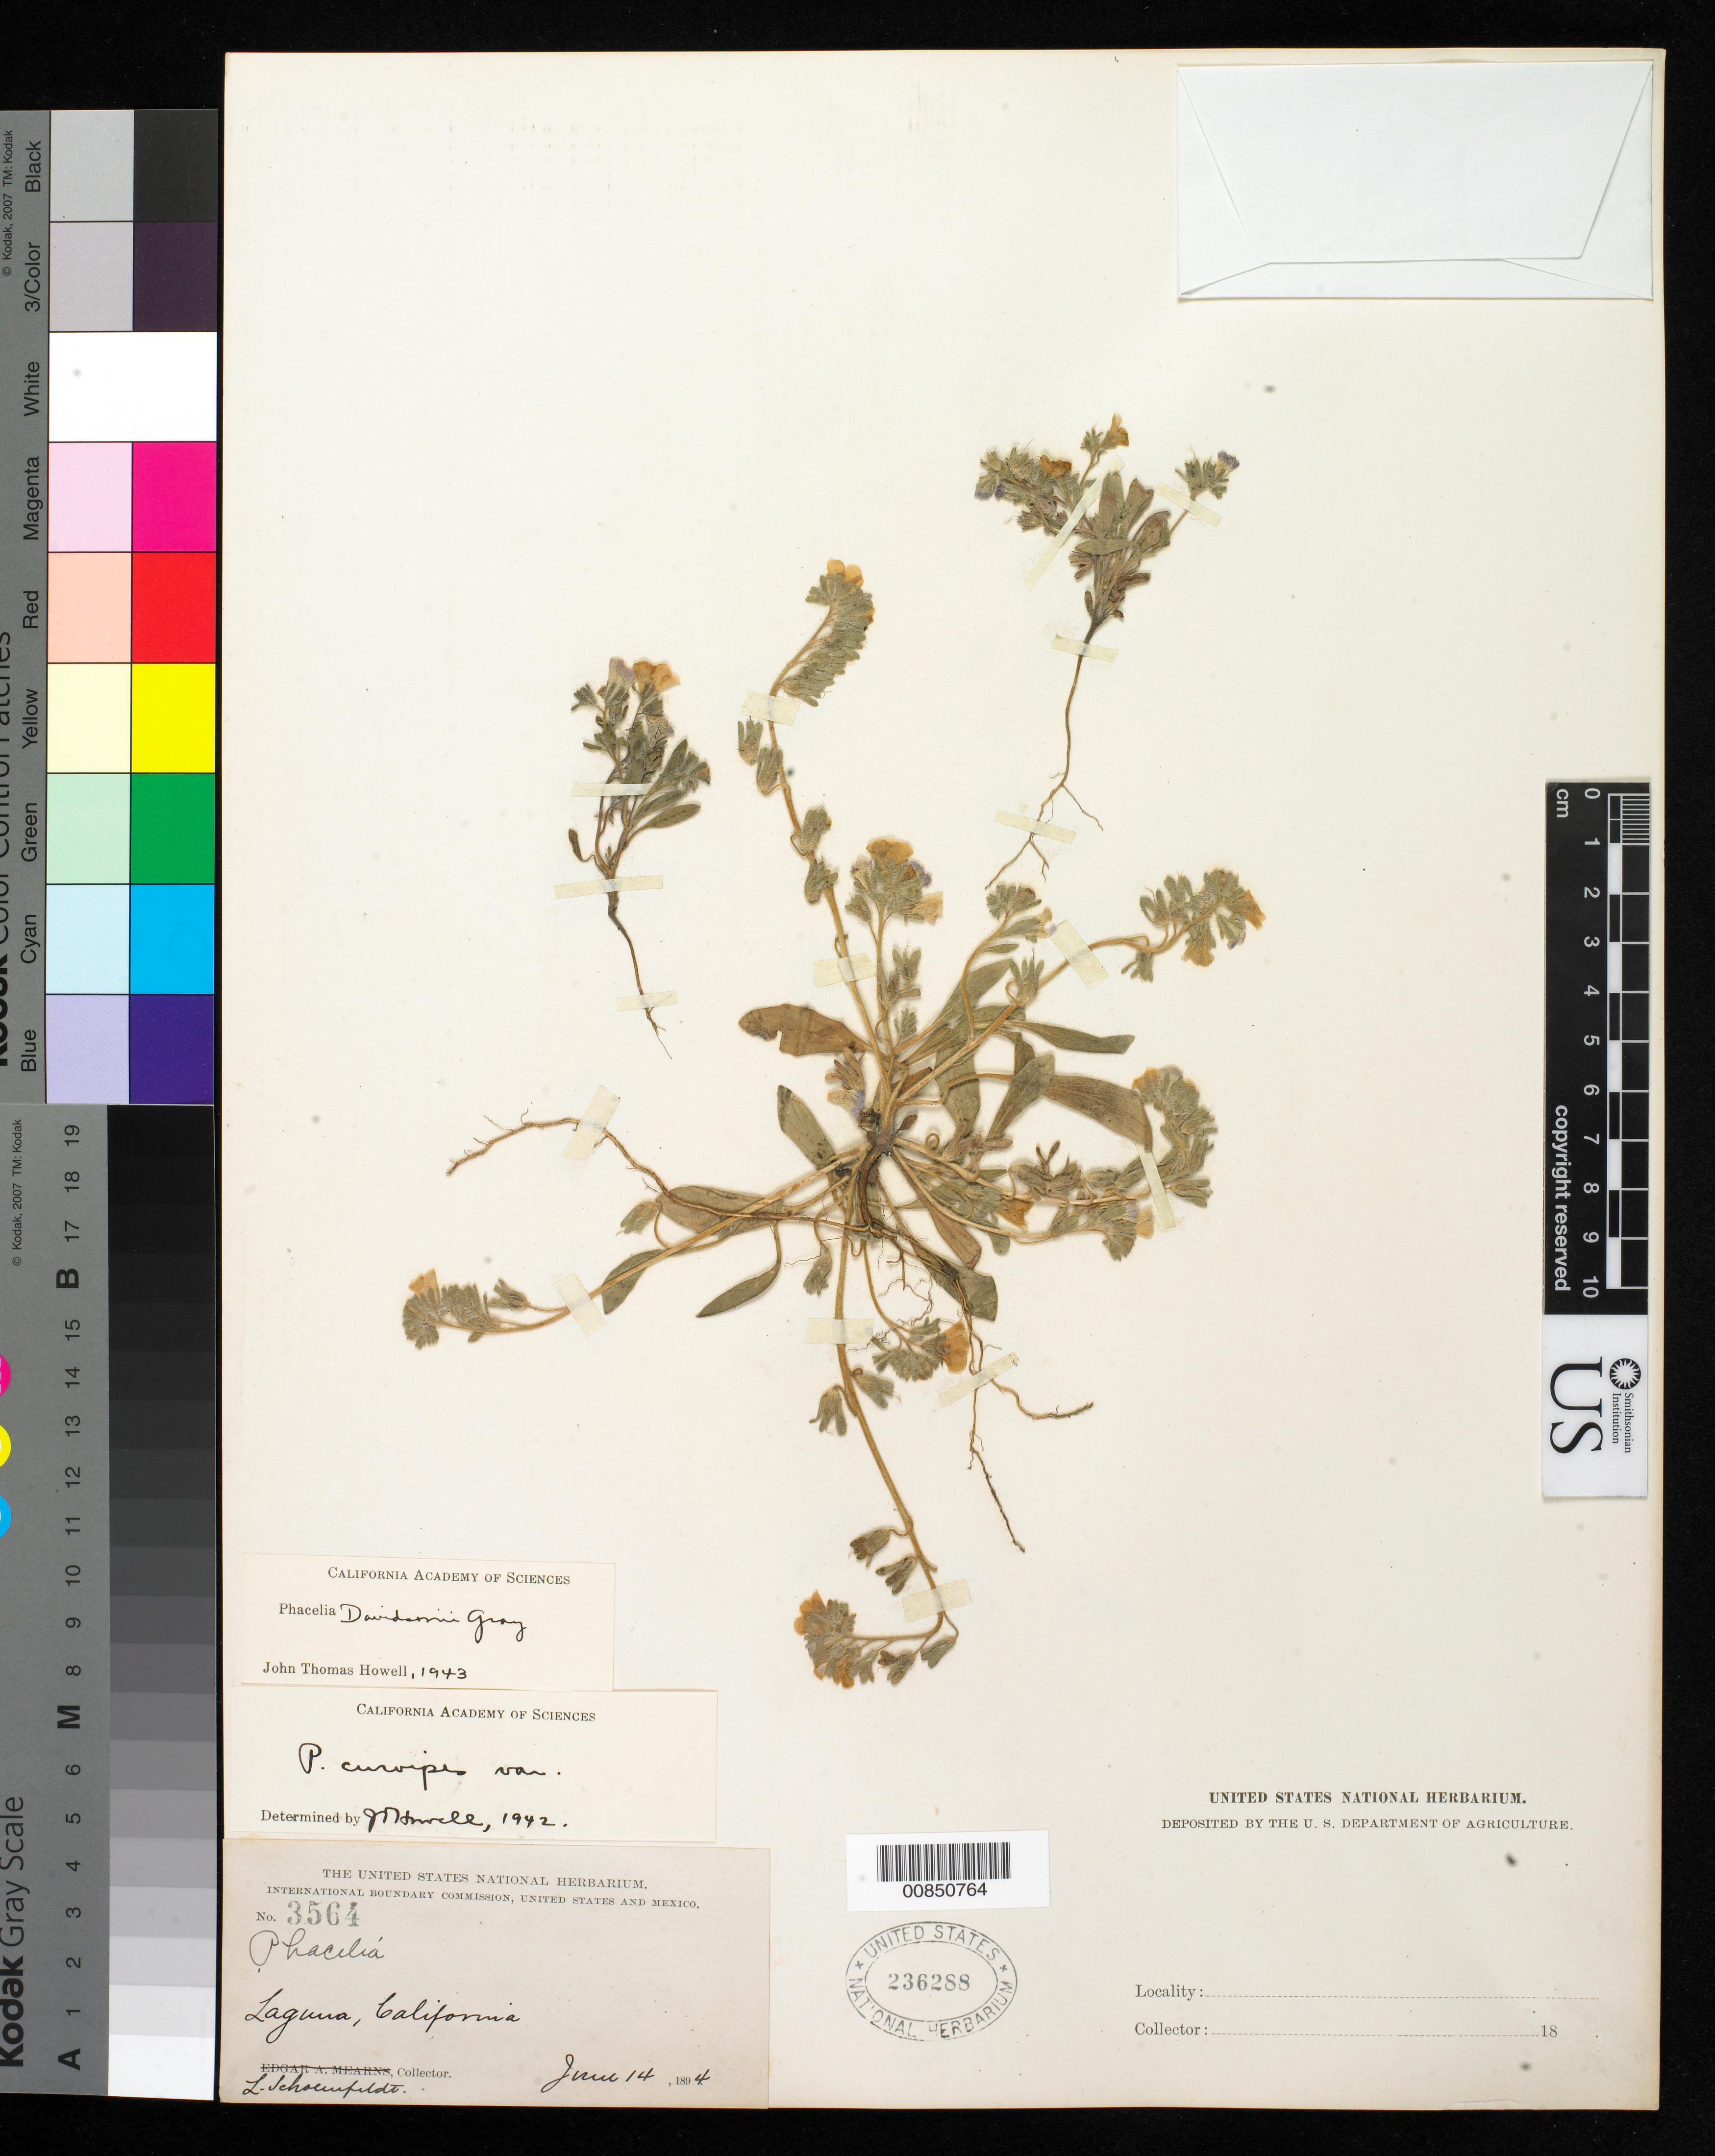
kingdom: Plantae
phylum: Tracheophyta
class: Magnoliopsida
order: Boraginales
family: Hydrophyllaceae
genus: Phacelia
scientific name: Phacelia davidsonii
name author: A. Gray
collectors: L. Schoenfeldt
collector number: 3564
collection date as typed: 14 Jun 1894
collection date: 1894-06-14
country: United States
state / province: California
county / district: Orange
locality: Laguna, California.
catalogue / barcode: US 236288